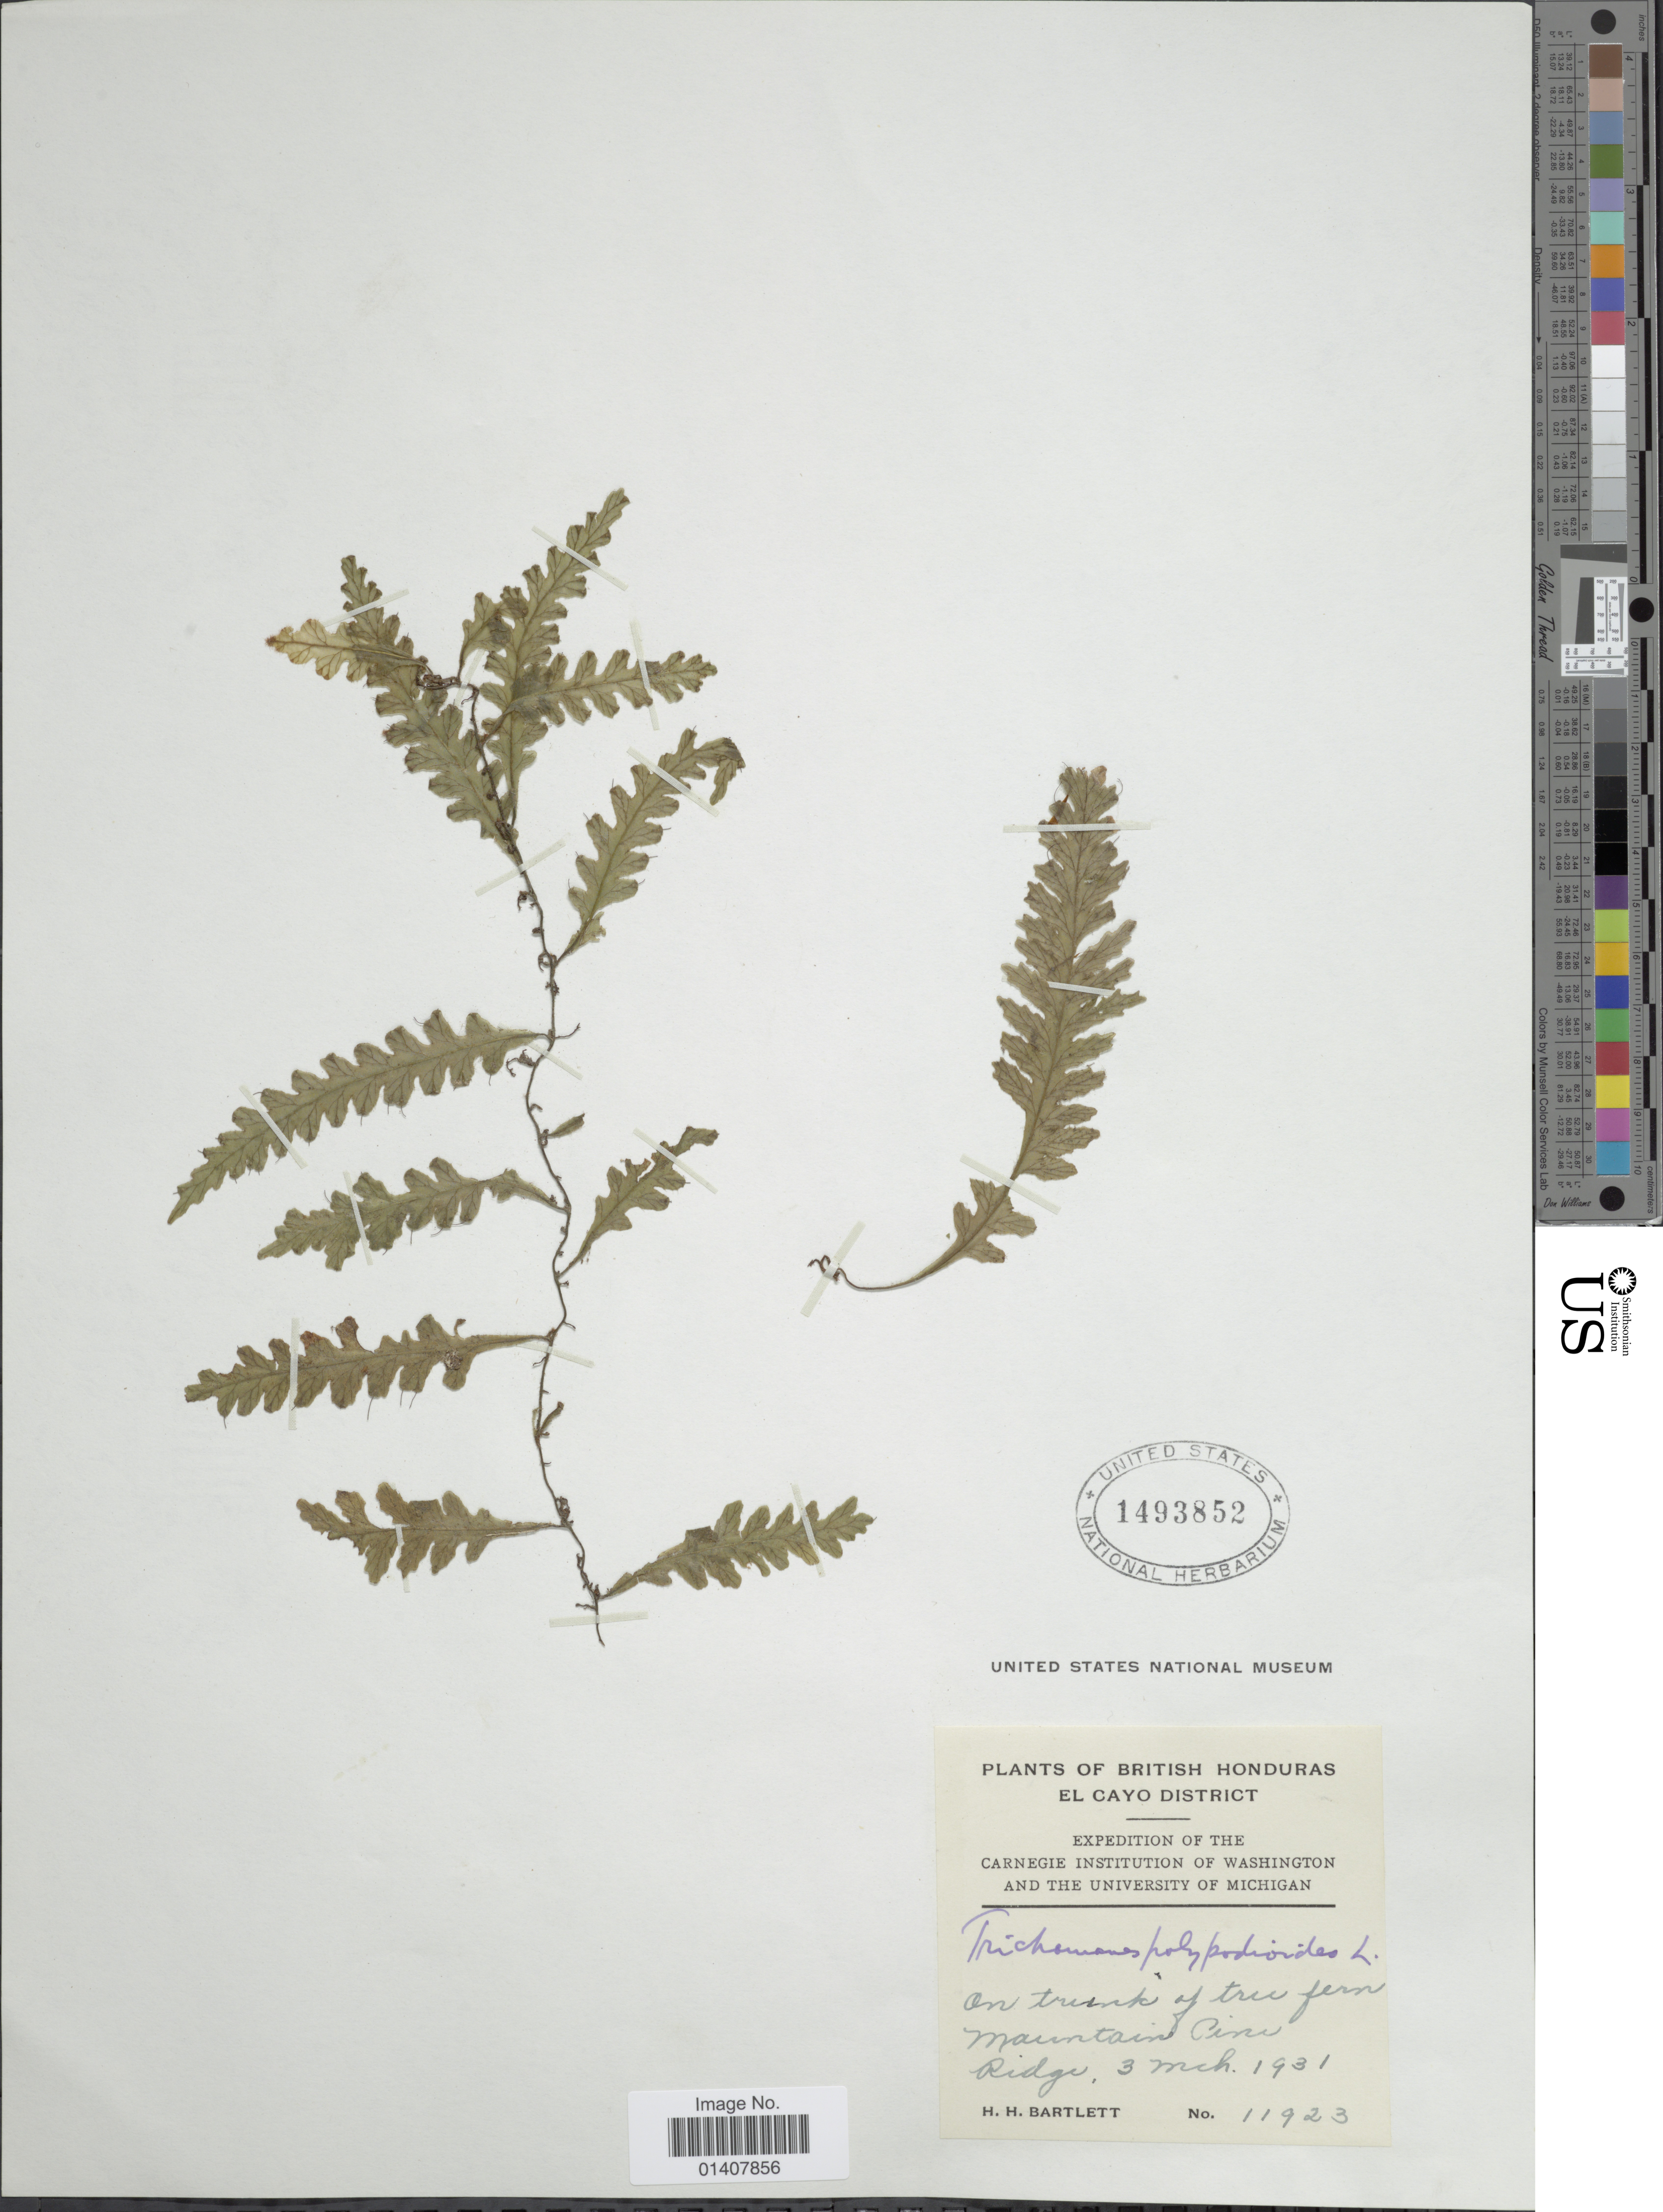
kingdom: Plantae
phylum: Tracheophyta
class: Polypodiopsida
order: Hymenophyllales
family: Hymenophyllaceae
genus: Trichomanes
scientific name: Trichomanes polypodioides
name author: L.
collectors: H. H. Bartlett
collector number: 11923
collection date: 1931-03-03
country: Belize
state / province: Cayo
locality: British Honduras, El Cayo District, on trunk of tree fern Mountain Pine Ridge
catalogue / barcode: US 1493852